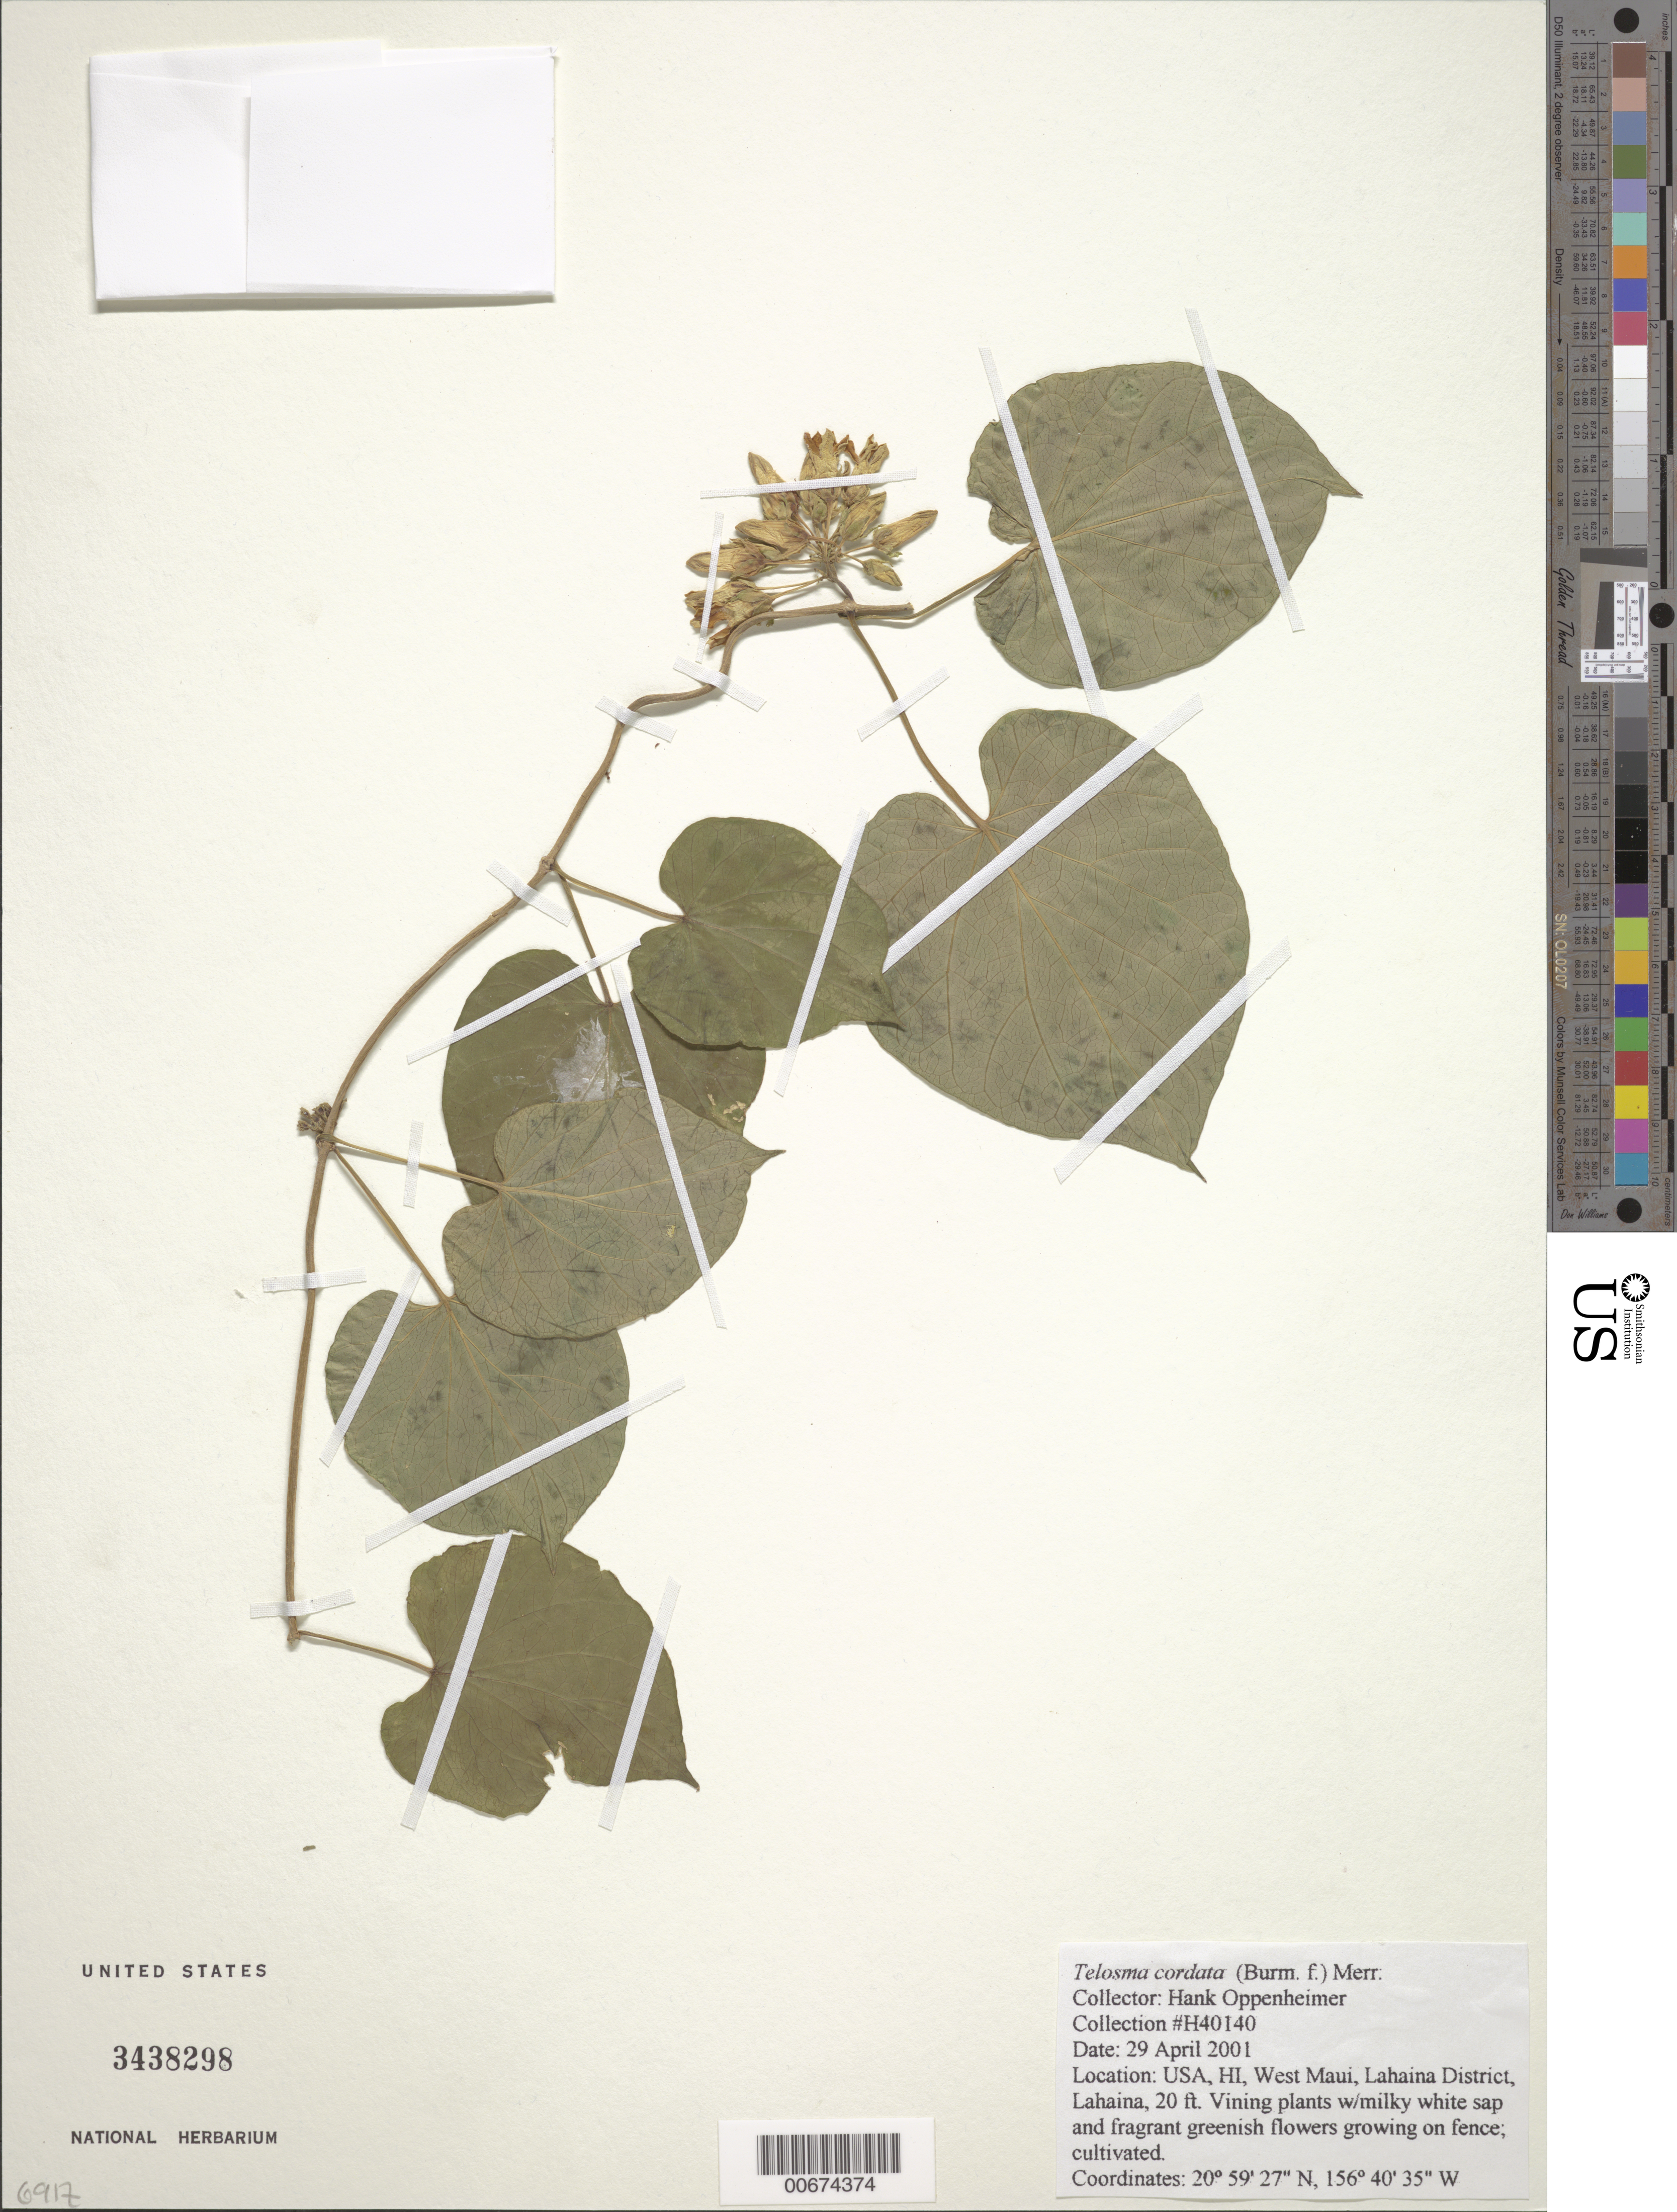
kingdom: Plantae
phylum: Tracheophyta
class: Magnoliopsida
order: Gentianales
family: Apocynaceae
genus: Telosma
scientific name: Telosma cordata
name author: (Burm. f.) Merr.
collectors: H. L. Oppenheimer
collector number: H40140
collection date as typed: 29 Apr 2001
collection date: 2001-04-29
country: United States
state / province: Hawaii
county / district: Maui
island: Maui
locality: W Maui, Lahaina Distr., Lahaina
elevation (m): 6.1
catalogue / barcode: US 3438298